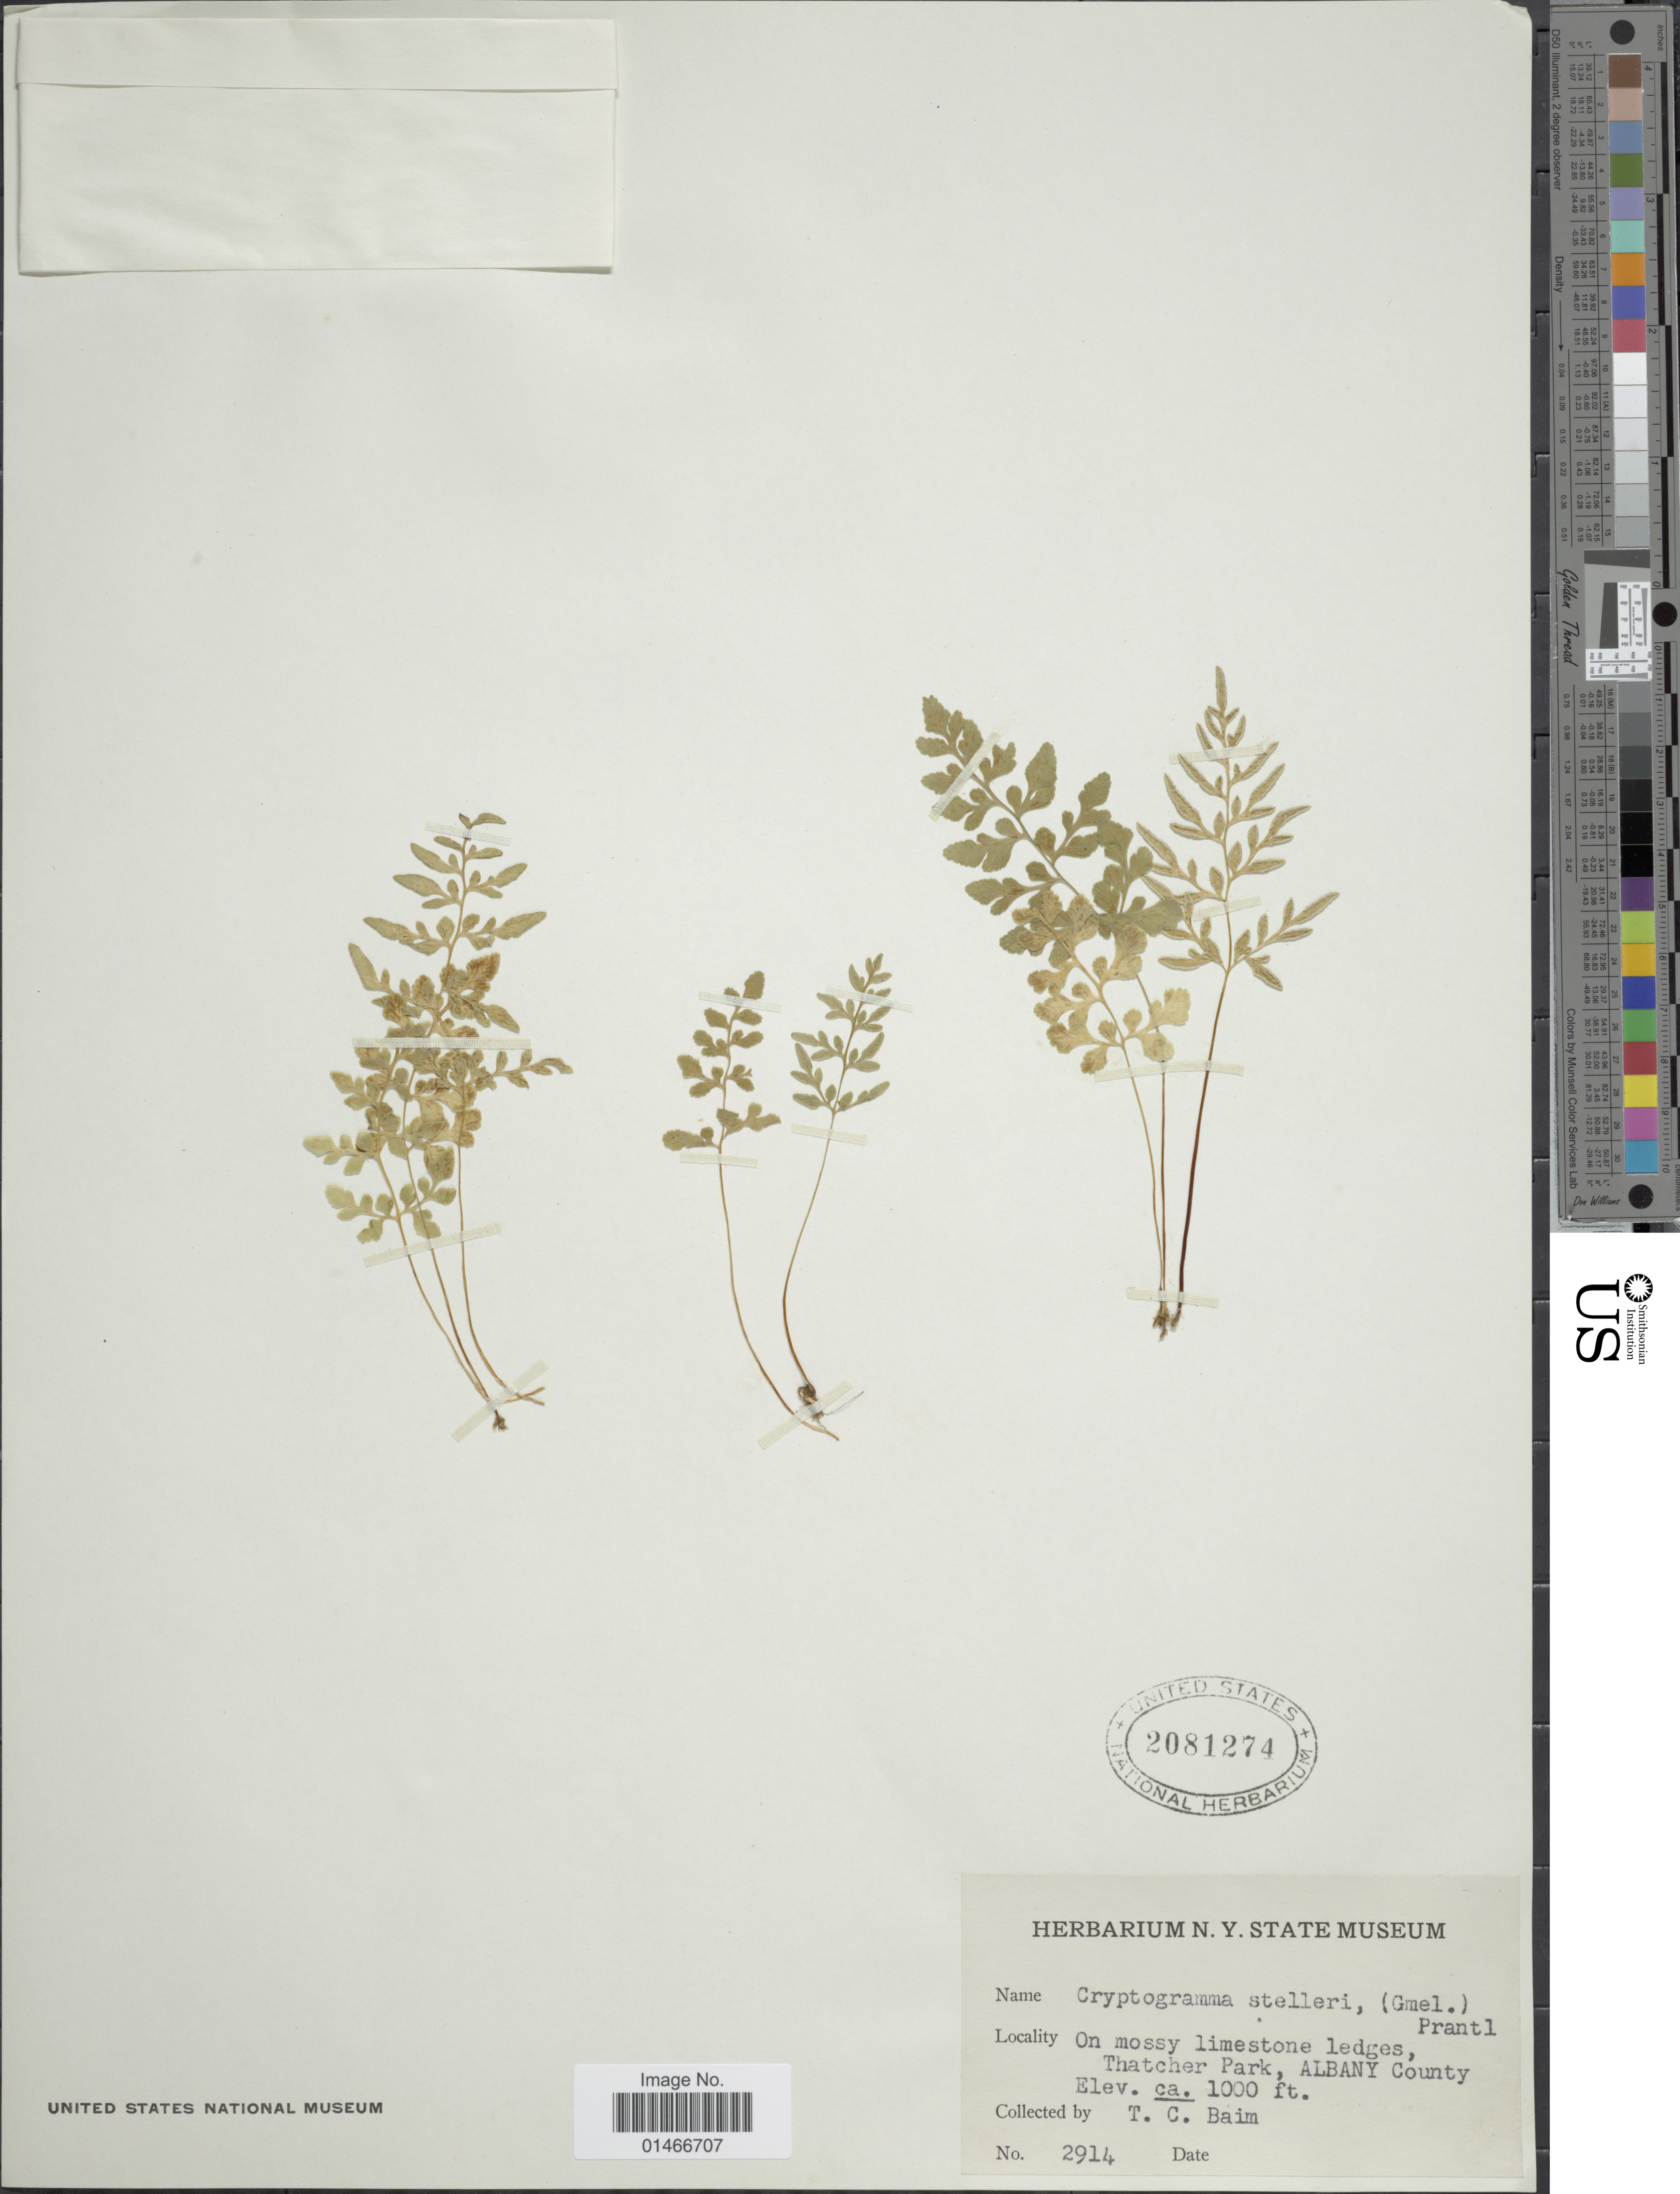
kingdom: Plantae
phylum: Tracheophyta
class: Polypodiopsida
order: Polypodiales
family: Pteridaceae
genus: Cryptogramma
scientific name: Cryptogramma stelleri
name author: (S.G. Gmel.) Prantl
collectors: T. Baim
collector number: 2914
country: United States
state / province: New York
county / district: Albany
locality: Thatcher Park, Albany County.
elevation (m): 305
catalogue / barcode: US 2081274